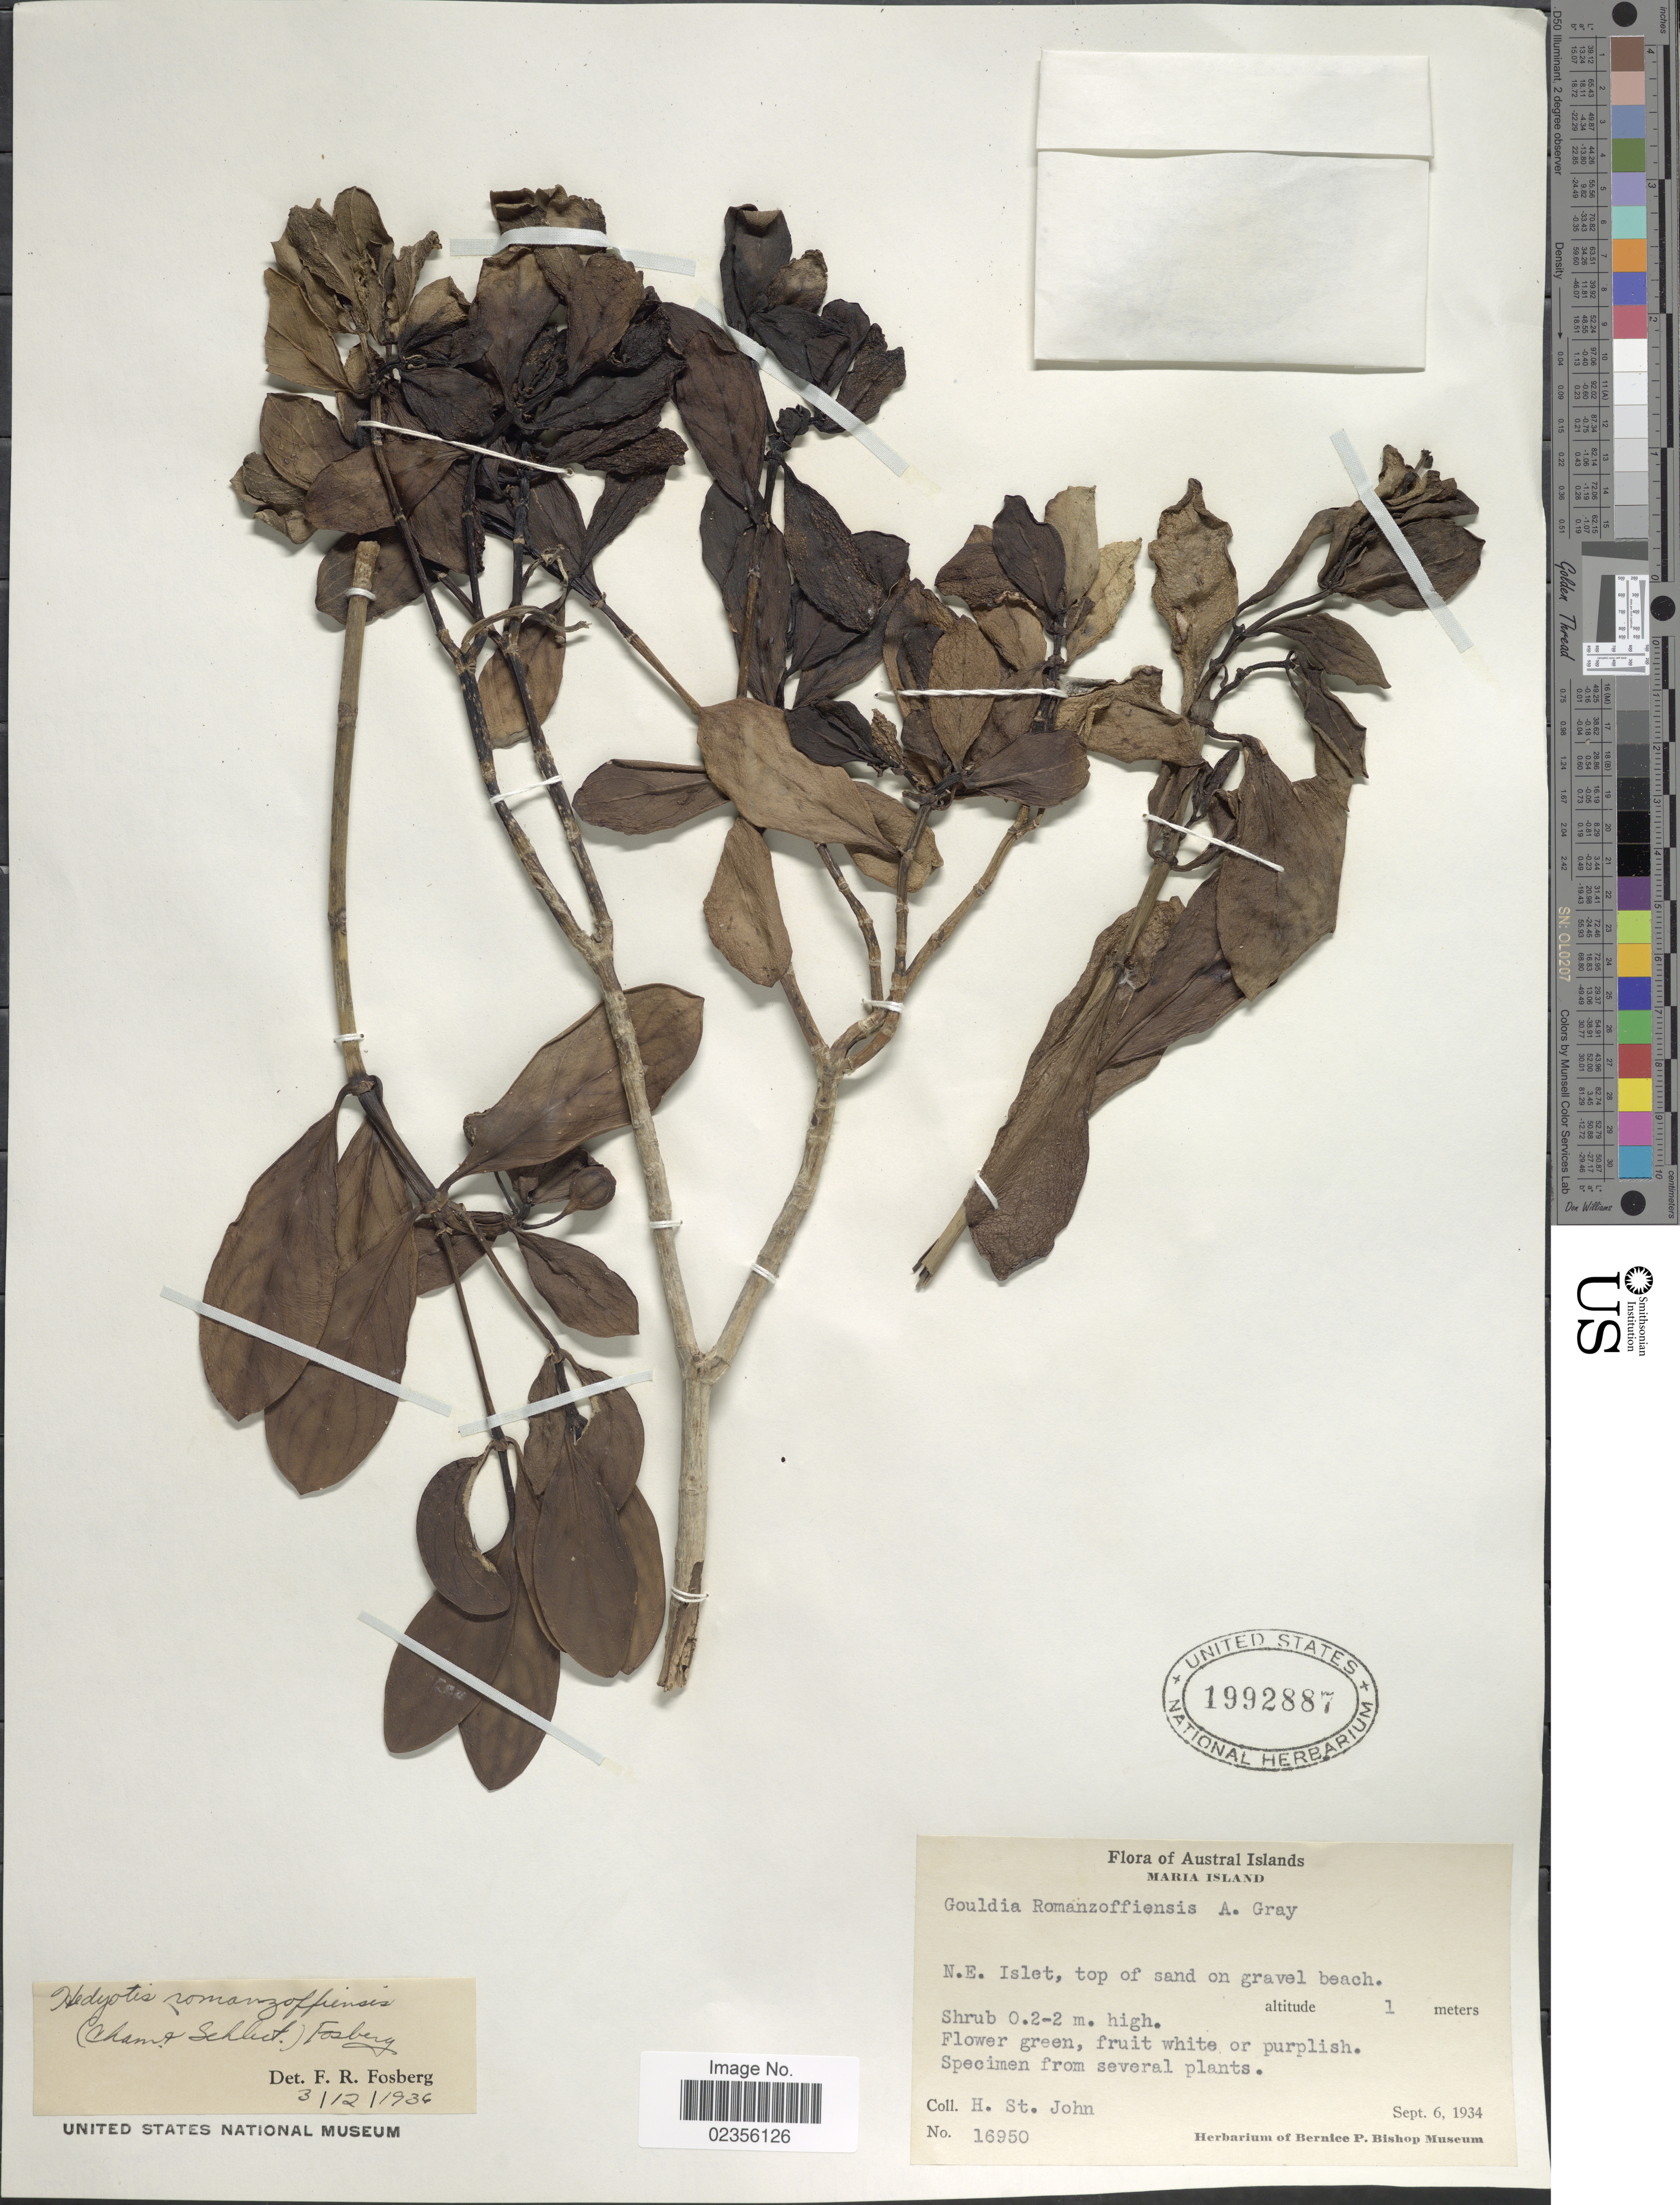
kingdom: Plantae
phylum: Tracheophyta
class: Magnoliopsida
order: Gentianales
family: Rubiaceae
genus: Kadua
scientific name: Kadua romanzoffiensis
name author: Cham. & Schltdl.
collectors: H. St. John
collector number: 16950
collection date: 1934-09-06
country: French Polynesia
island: Maria Atoll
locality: Austral Islands. Maria Island. N.E. Islet, top of sand on gravel beach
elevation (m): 1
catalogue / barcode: US 1992887